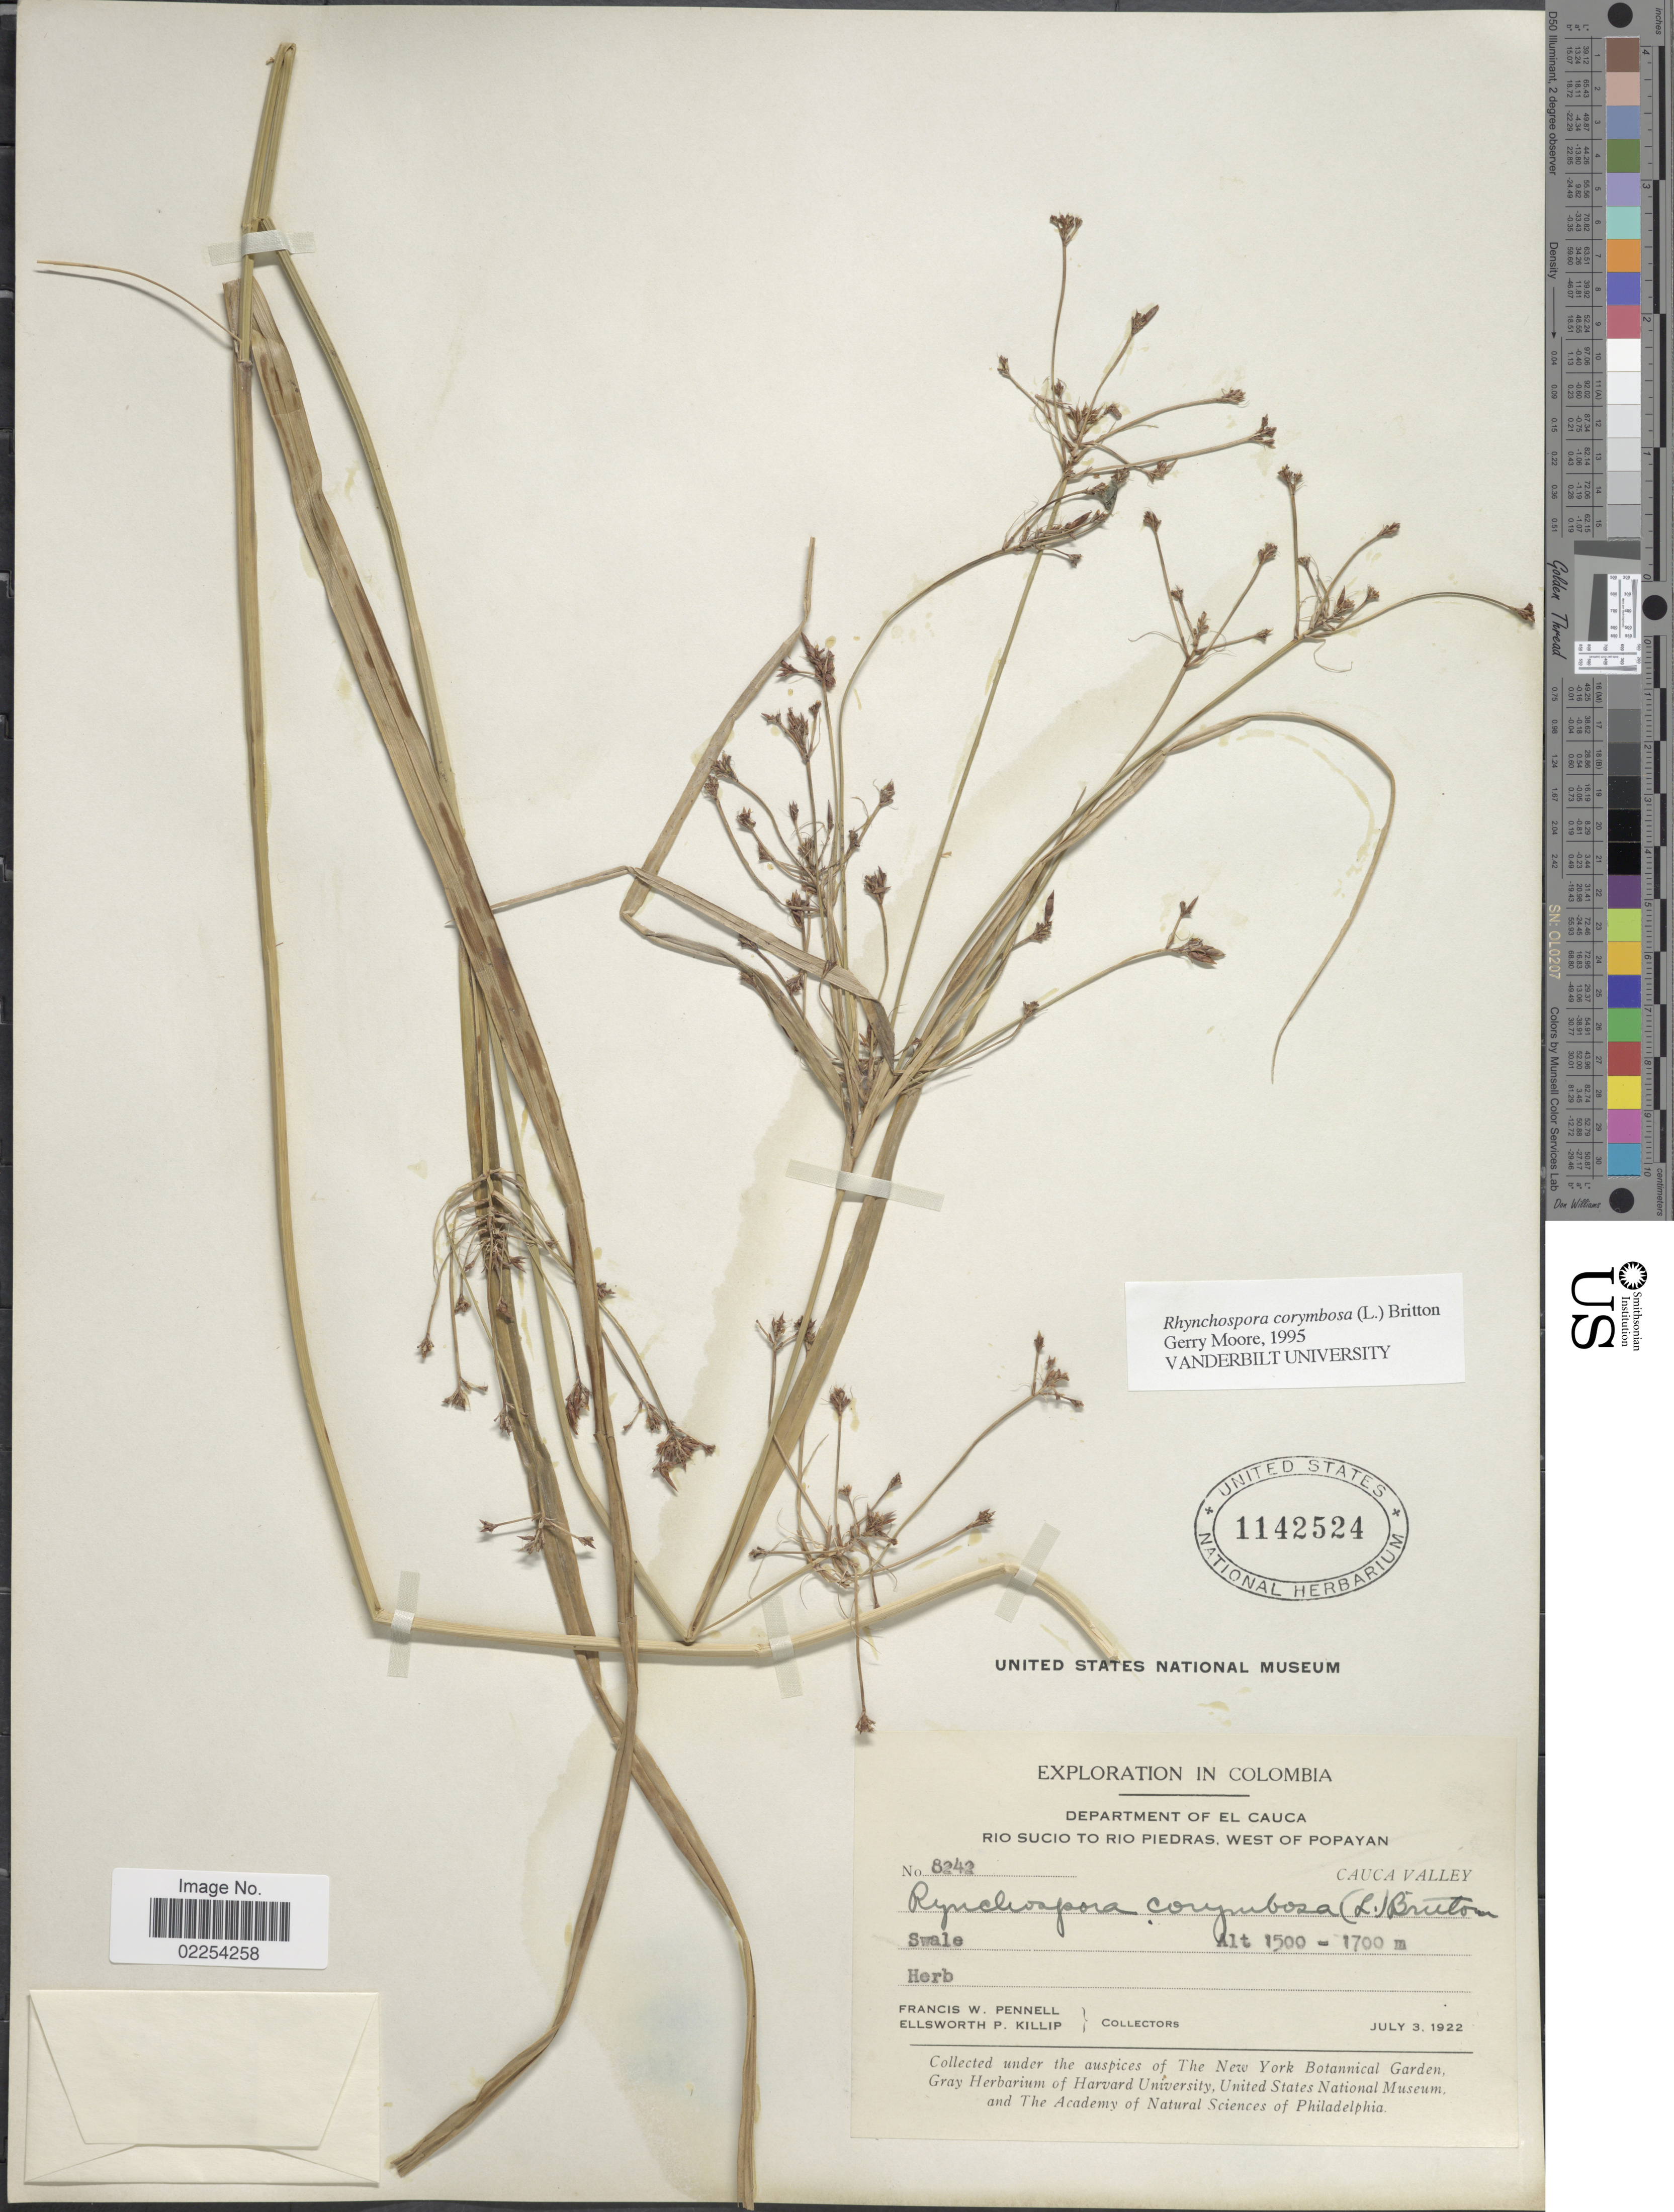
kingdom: Plantae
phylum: Tracheophyta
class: Liliopsida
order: Poales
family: Cyperaceae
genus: Rhynchospora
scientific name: Rhynchospora corymbosa var. asperula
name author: (Nees) Kük.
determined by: Weber, P., (ICN), Universidade Federal do Rio Grande do Sul (BRAZIL)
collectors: F. W. Pennell & E. P. Killip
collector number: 8242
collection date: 1922-07-03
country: Colombia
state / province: Cauca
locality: Department of El Cauca, Rio Sucio to Rio Piedras, West of Popayan, Cauca Valley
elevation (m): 1500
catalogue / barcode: US 1142524